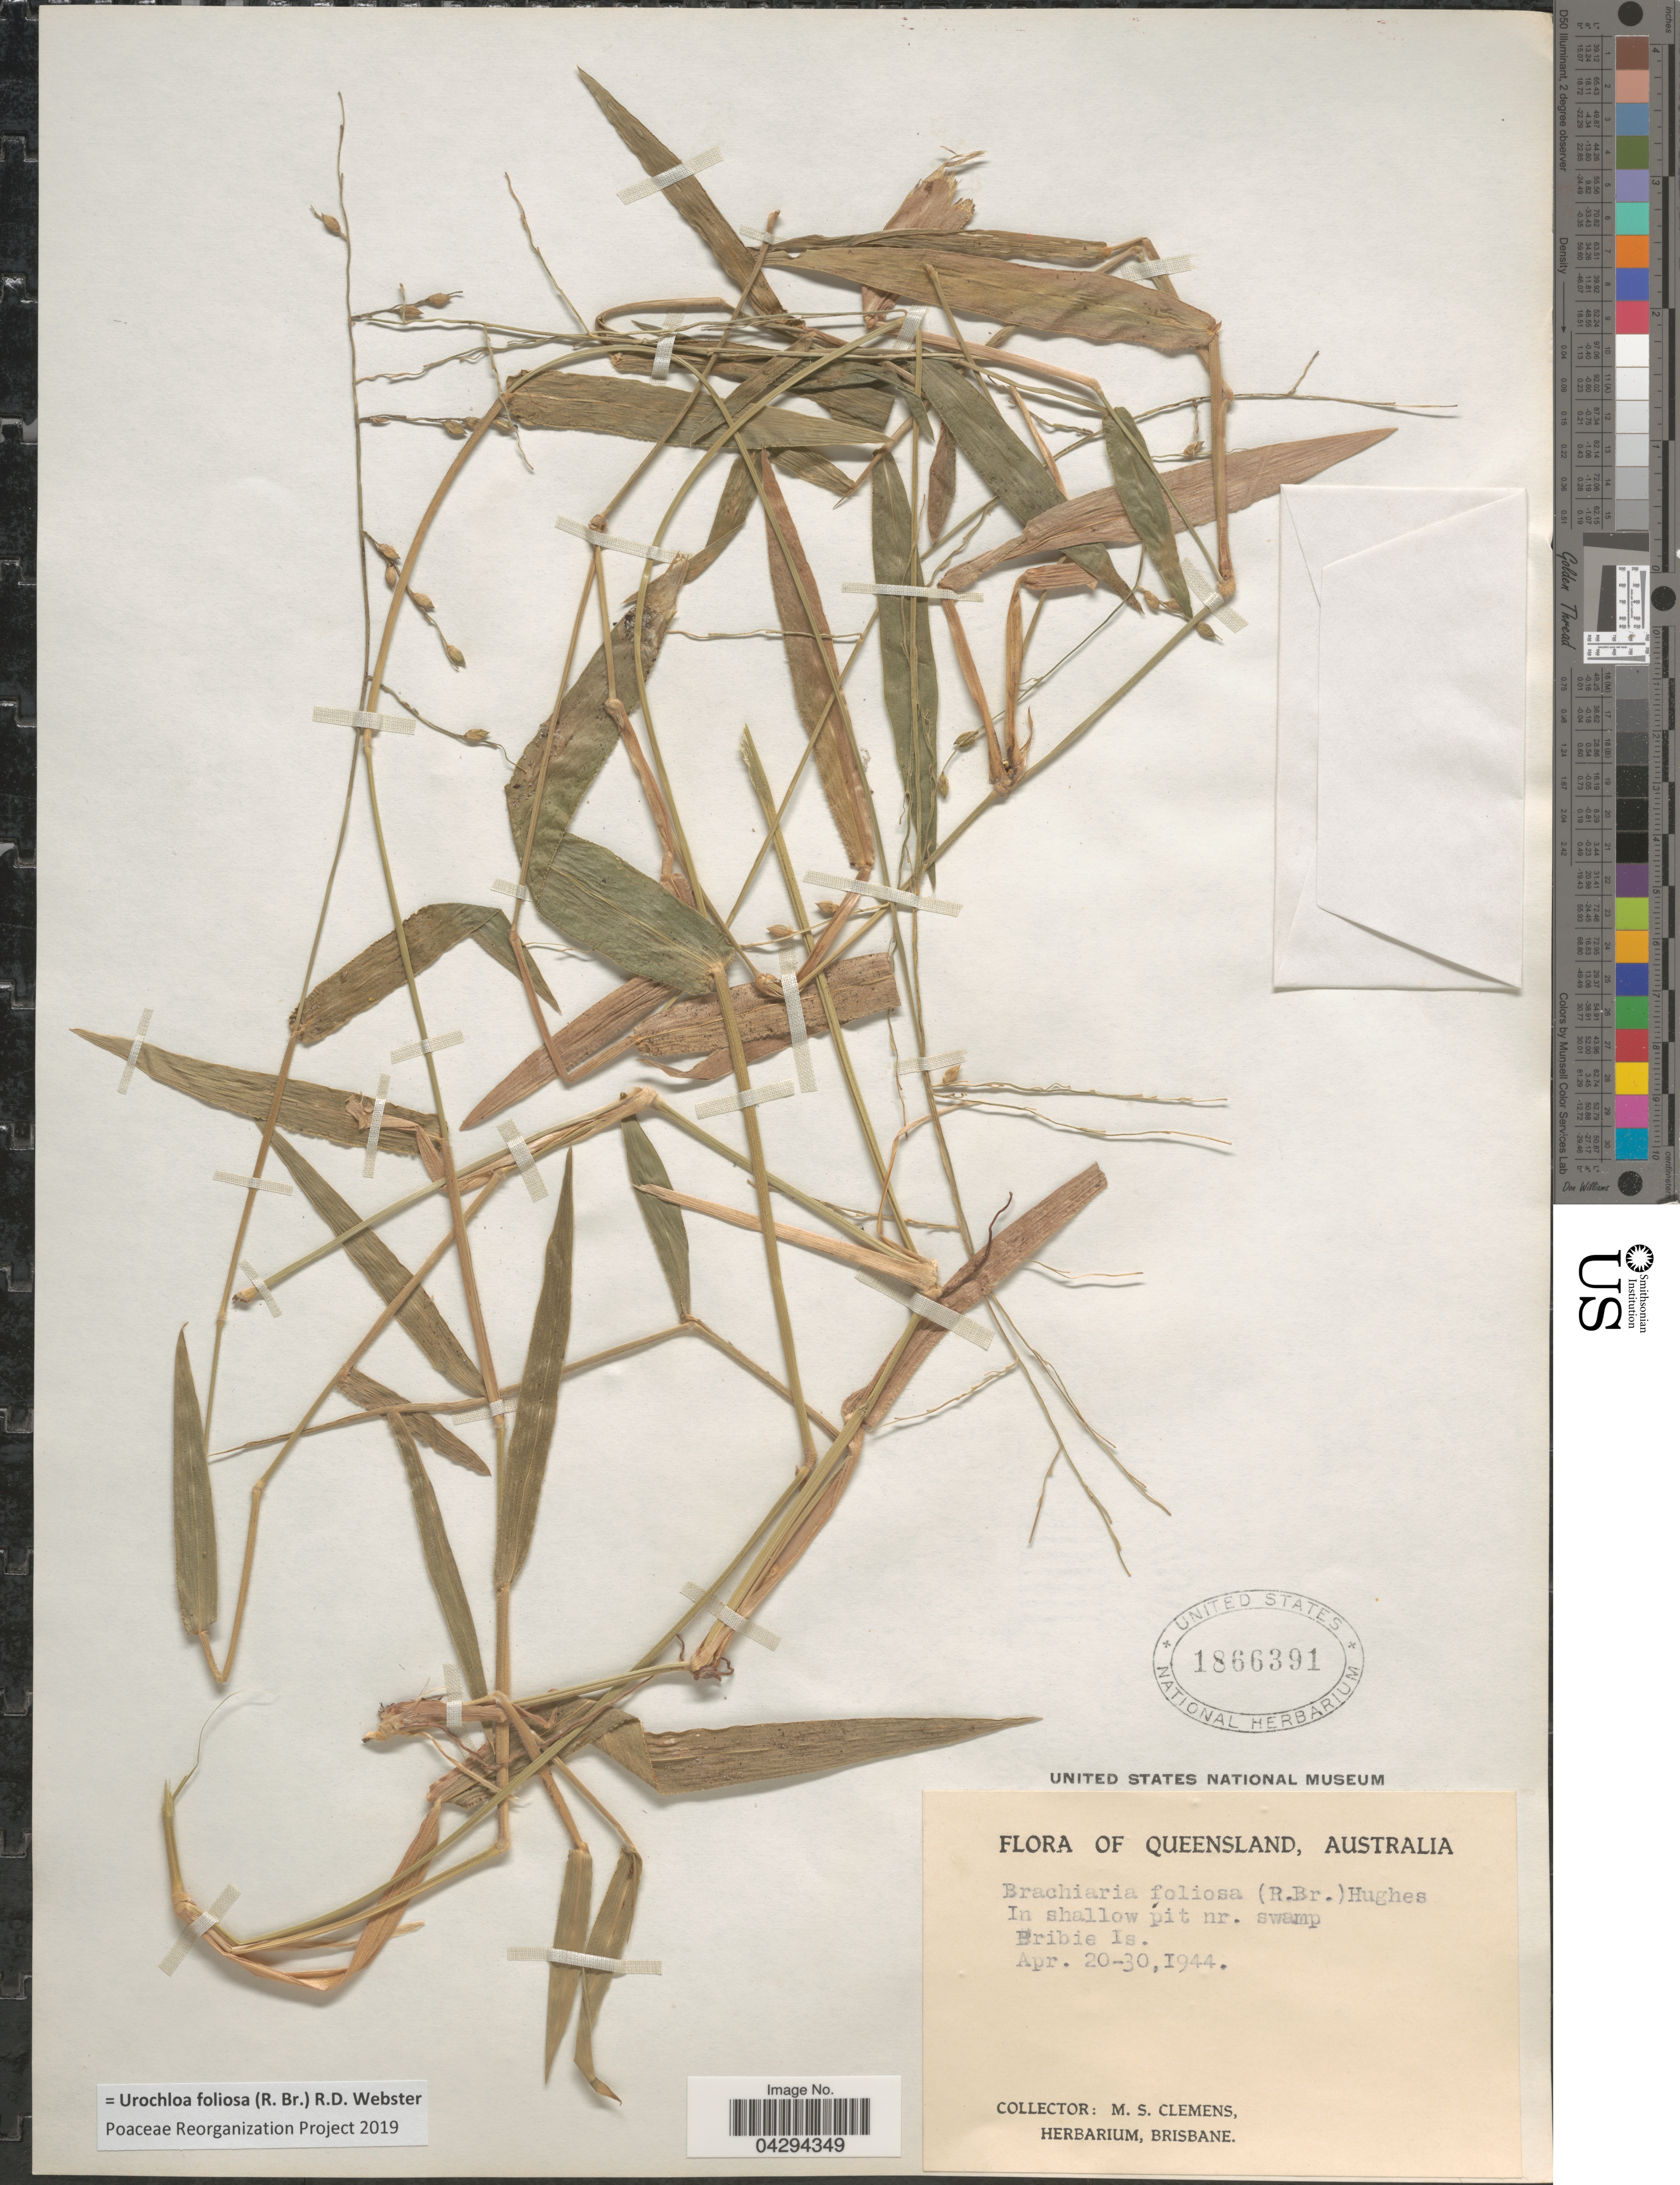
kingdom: Plantae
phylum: Tracheophyta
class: Liliopsida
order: Poales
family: Poaceae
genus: Urochloa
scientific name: Urochloa foliosa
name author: (R. Br.) R.D. Webster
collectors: M. S. Clemens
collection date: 1944-04-20/1944-04-30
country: Australia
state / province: Queensland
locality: In shallow pit nr. swamp Bribie Is.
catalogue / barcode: US 1866391